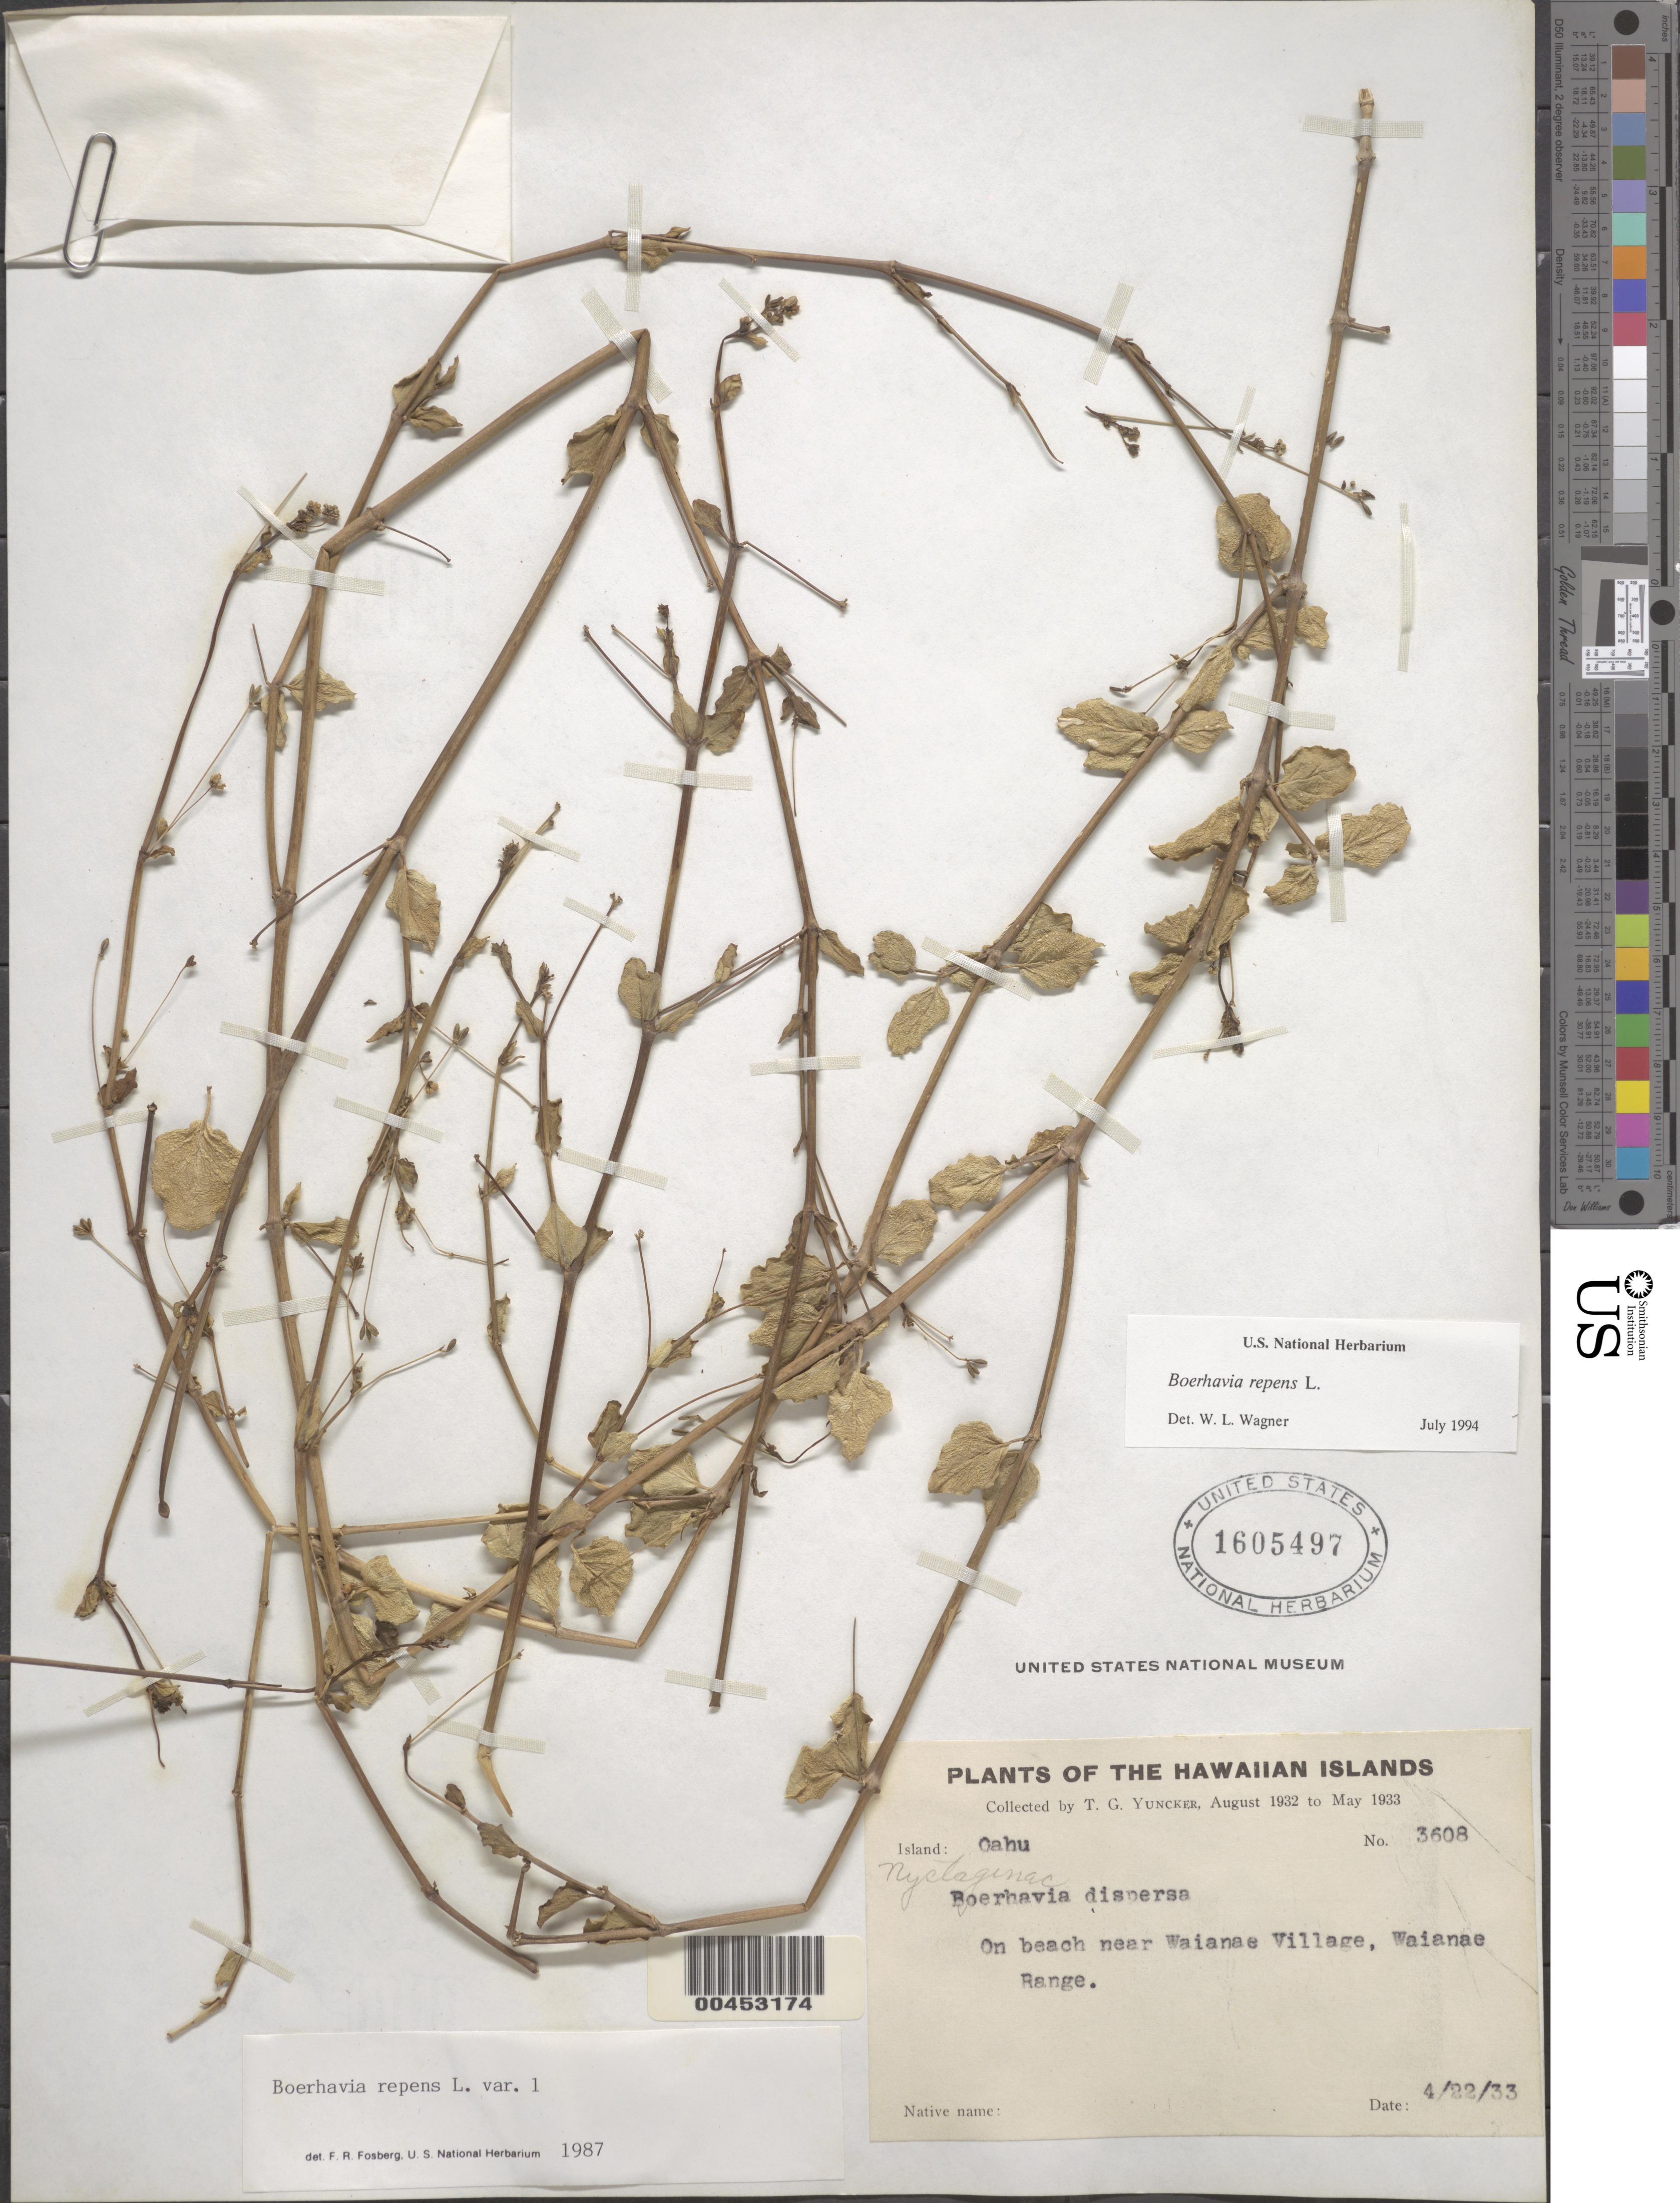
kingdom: Plantae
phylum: Tracheophyta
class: Magnoliopsida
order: Caryophyllales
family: Nyctaginaceae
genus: Boerhavia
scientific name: Boerhavia repens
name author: L.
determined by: Wagner, W. L., (BOT), Smithsonian Institution - National Museum of Natural History (UNITED STATES)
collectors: T. G. Yuncker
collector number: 3608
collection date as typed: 22 Apr 1933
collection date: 1933-04-22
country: United States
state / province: Hawaii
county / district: Honolulu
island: Oahu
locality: On beach near Waianae Village, Waianae Range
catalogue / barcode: US 1605497